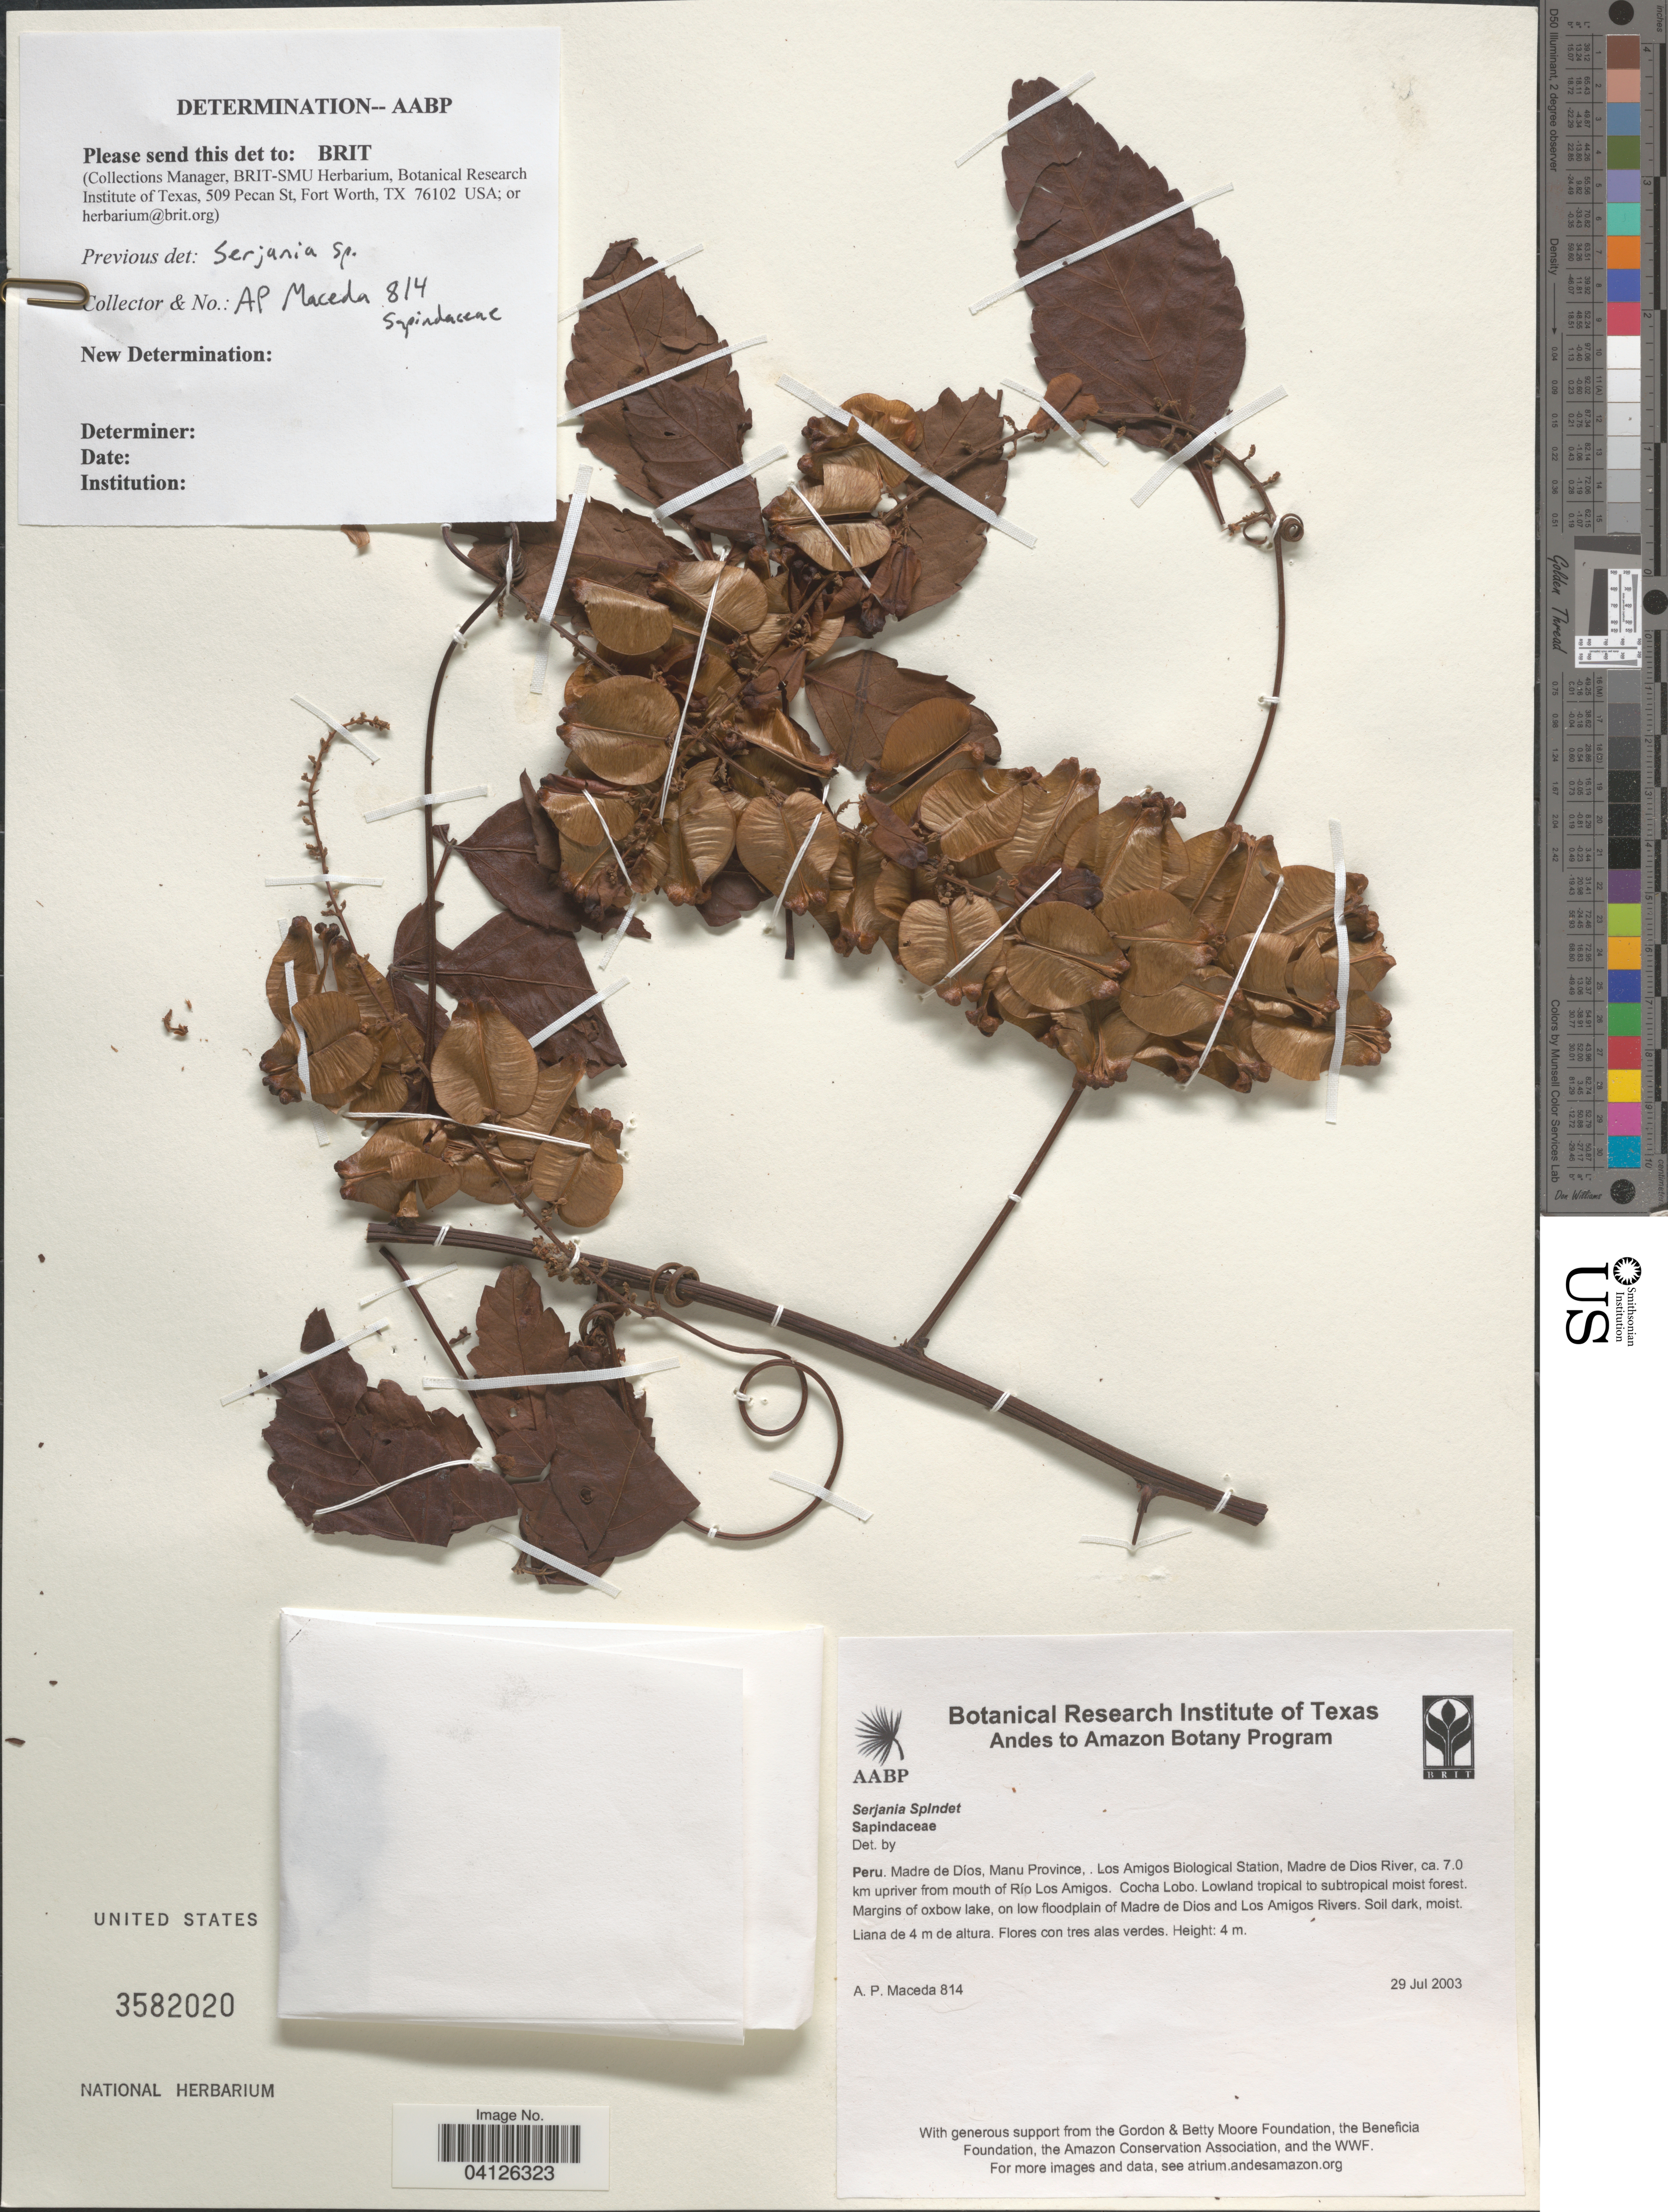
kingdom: Plantae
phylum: Tracheophyta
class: Magnoliopsida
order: Sapindales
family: Sapindaceae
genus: Serjania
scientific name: Serjania tenuifolia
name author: Radlk.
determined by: Acevedo-Rodriguez, P., (US), Smithsonian Institution - National Museum of Natural History (UNITED STATES)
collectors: A. Maceda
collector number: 814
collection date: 2003-07-29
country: Peru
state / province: Madre de Dios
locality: Manu Province, . Los Amigos Biological Station, Madre de Dios River, ca. 7.0 km upriver from mouth of Río Los Amigos. Cocha Lobo. Margins of oxbow lake, on low floodplain of Madre de Dios and Los Amigos Rivers.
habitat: Lowland tropical to subtropical moist forest. Soil dark, moist.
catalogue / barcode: US 3582020